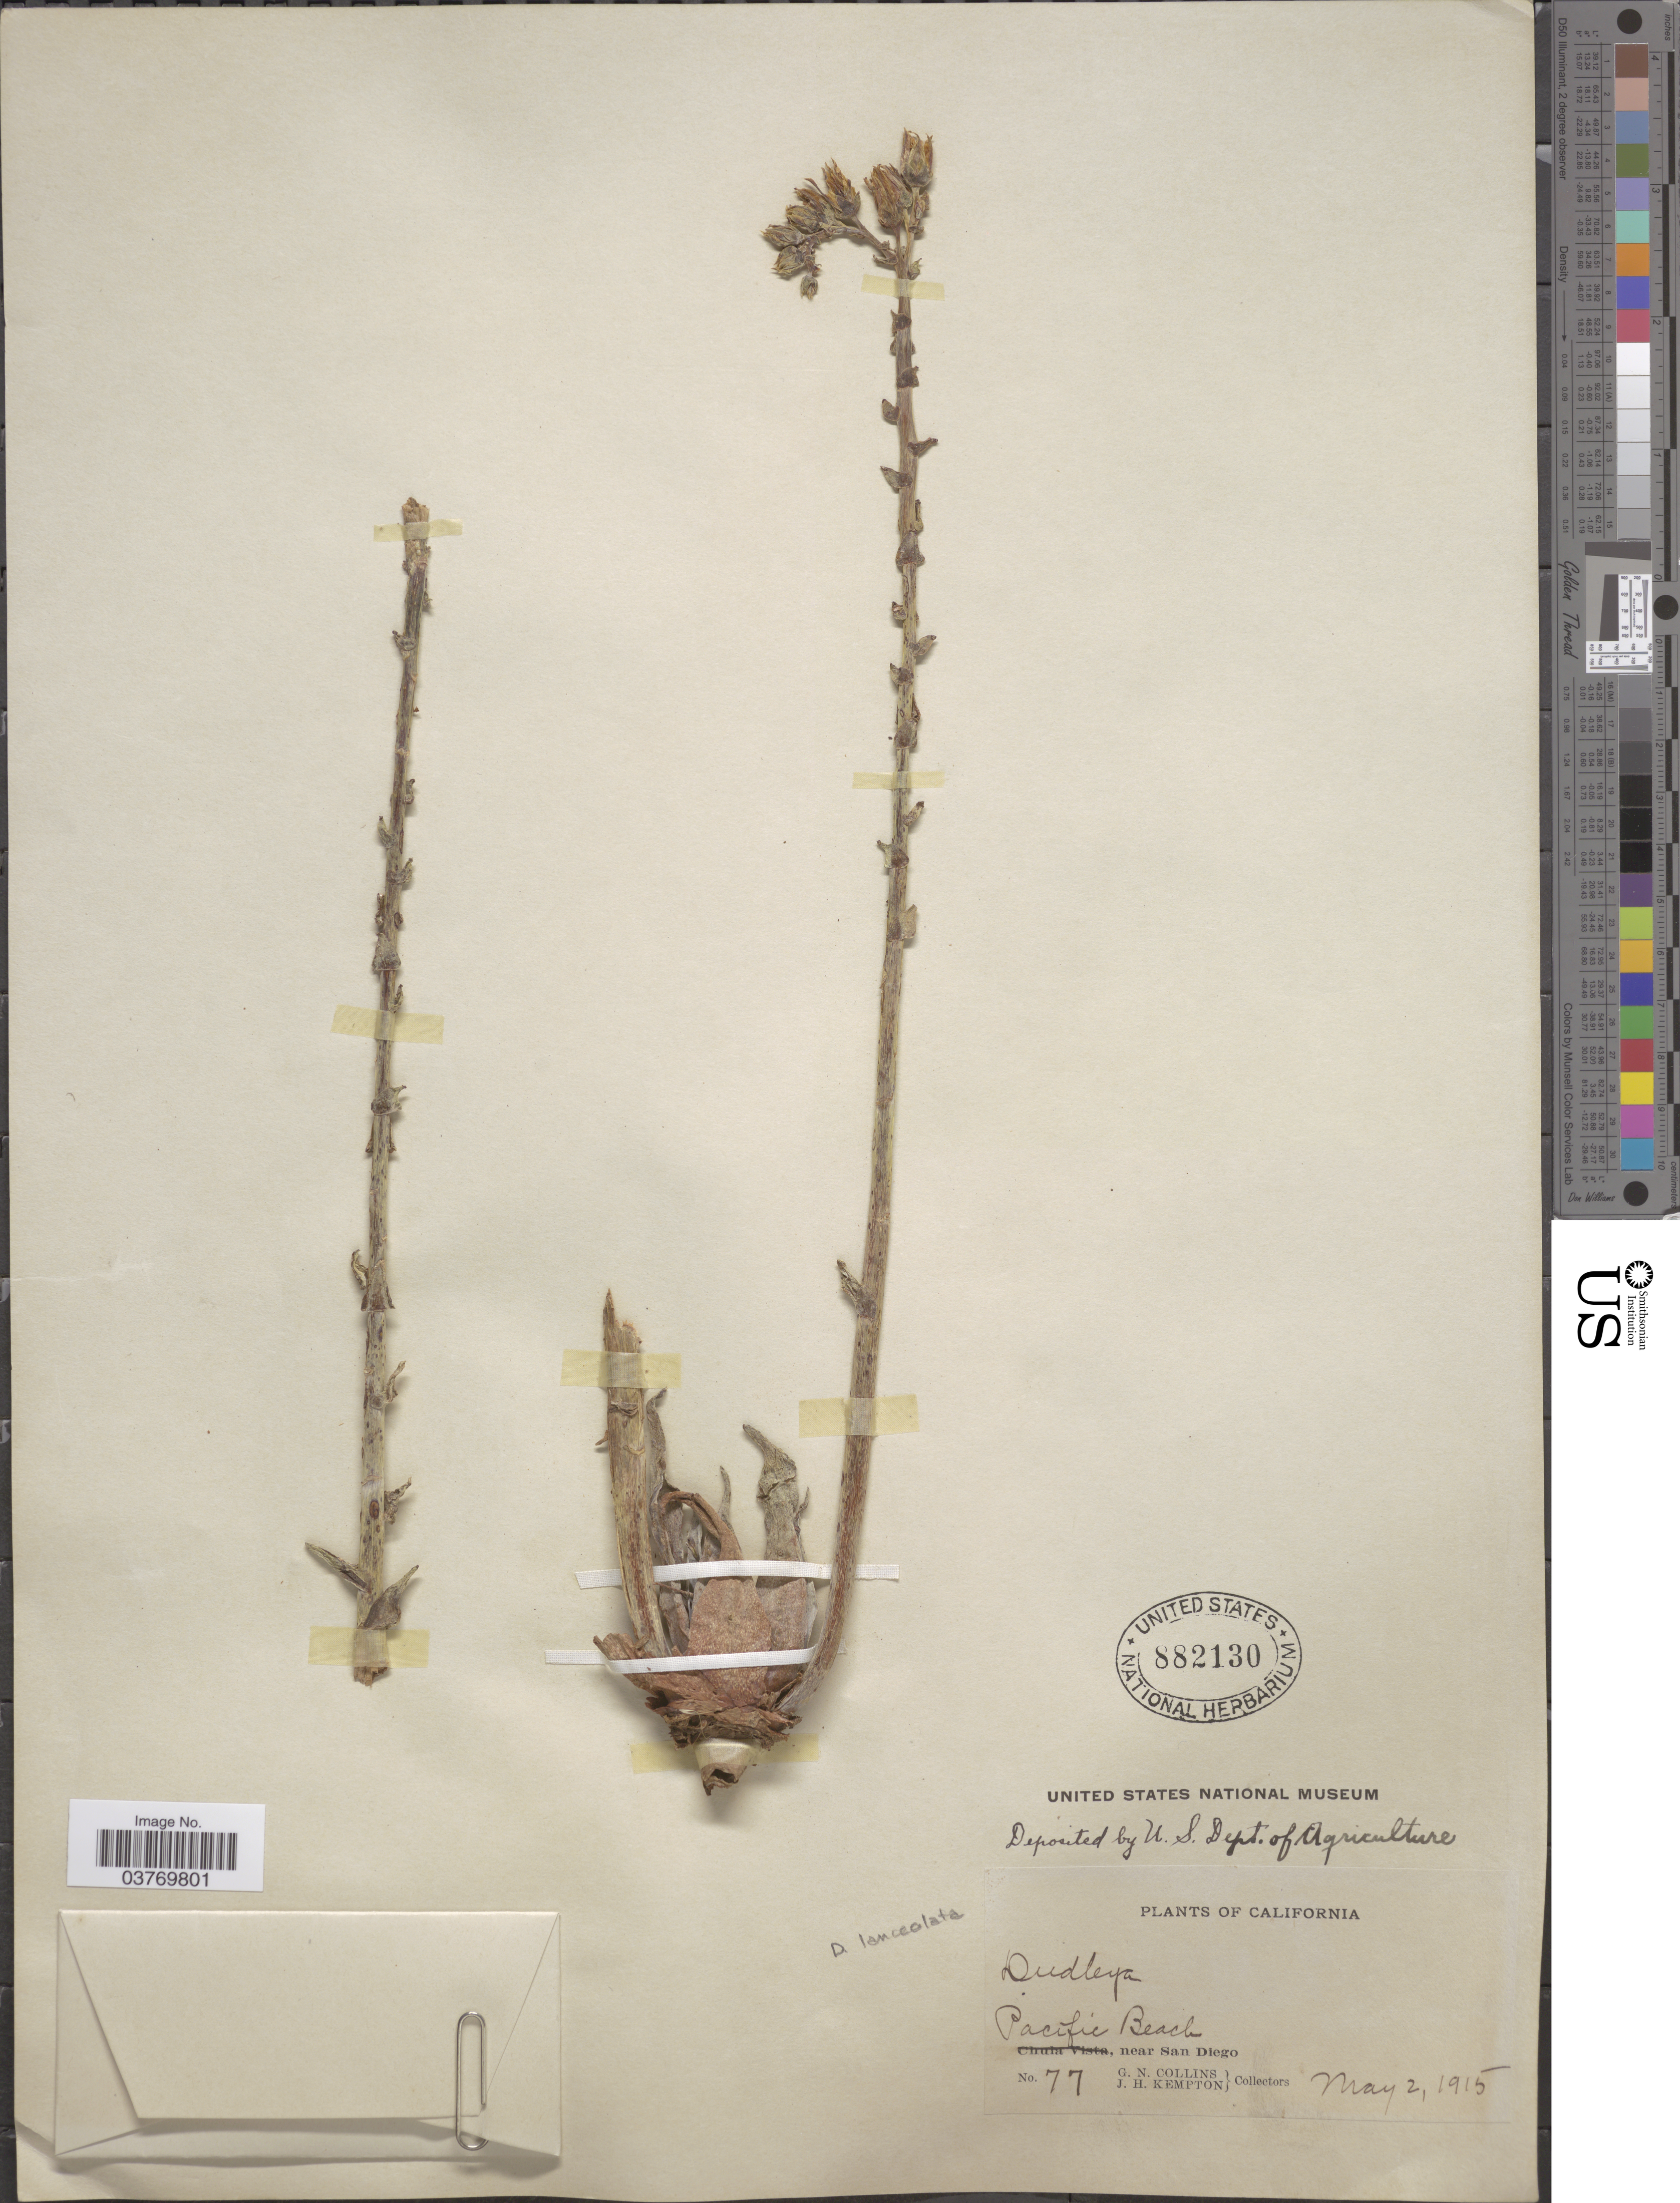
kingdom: Plantae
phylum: Tracheophyta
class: Magnoliopsida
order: Saxifragales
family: Crassulaceae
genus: Dudleya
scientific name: Dudleya lanceolata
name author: (Nutt.) Britton & Rose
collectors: G. Collins & J. H. Kempton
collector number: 77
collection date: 1915-05-02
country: United States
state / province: California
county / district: San Diego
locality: Pacific Beach near San Diego.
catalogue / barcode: US 882130